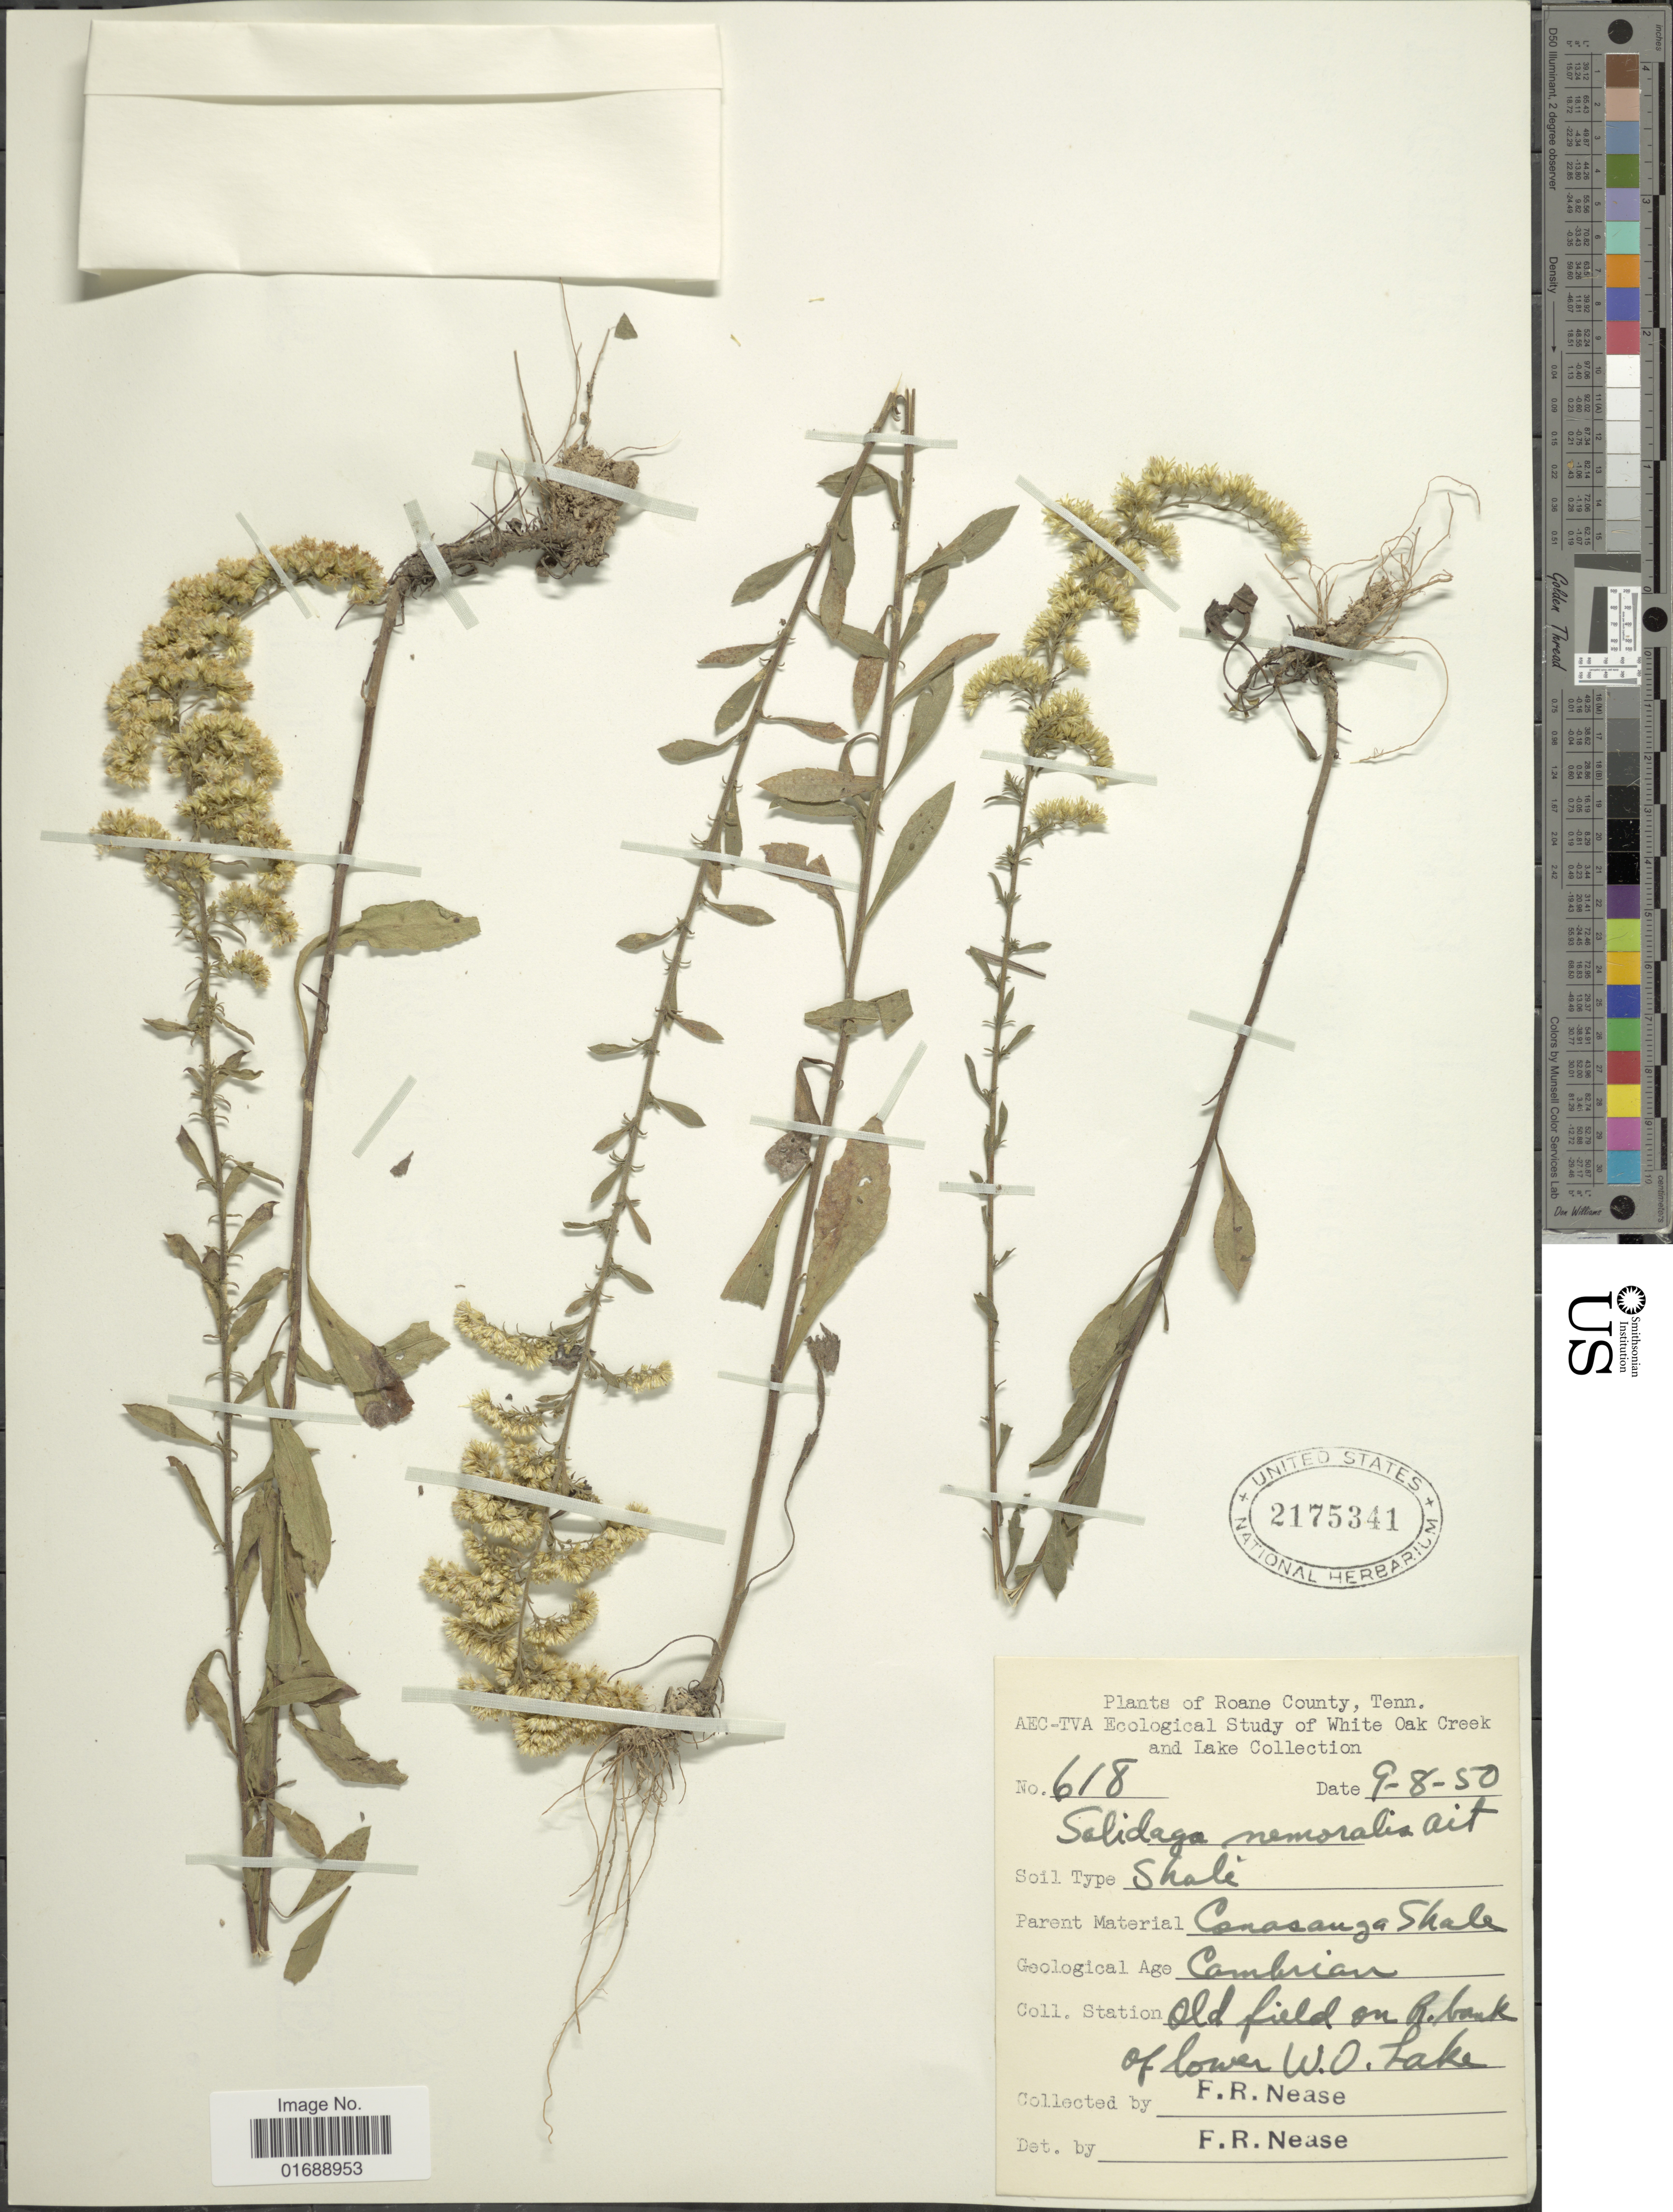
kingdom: Plantae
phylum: Tracheophyta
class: Magnoliopsida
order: Asterales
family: Asteraceae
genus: Solidago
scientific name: Solidago nemoralis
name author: Aiton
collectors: F. Nease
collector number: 618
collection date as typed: Transcribed d/m/y: 8/9/50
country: United States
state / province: Tennessee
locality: Roane County, Tenn., Old field on R. bank of lower W.O. Lake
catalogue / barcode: US 2175341